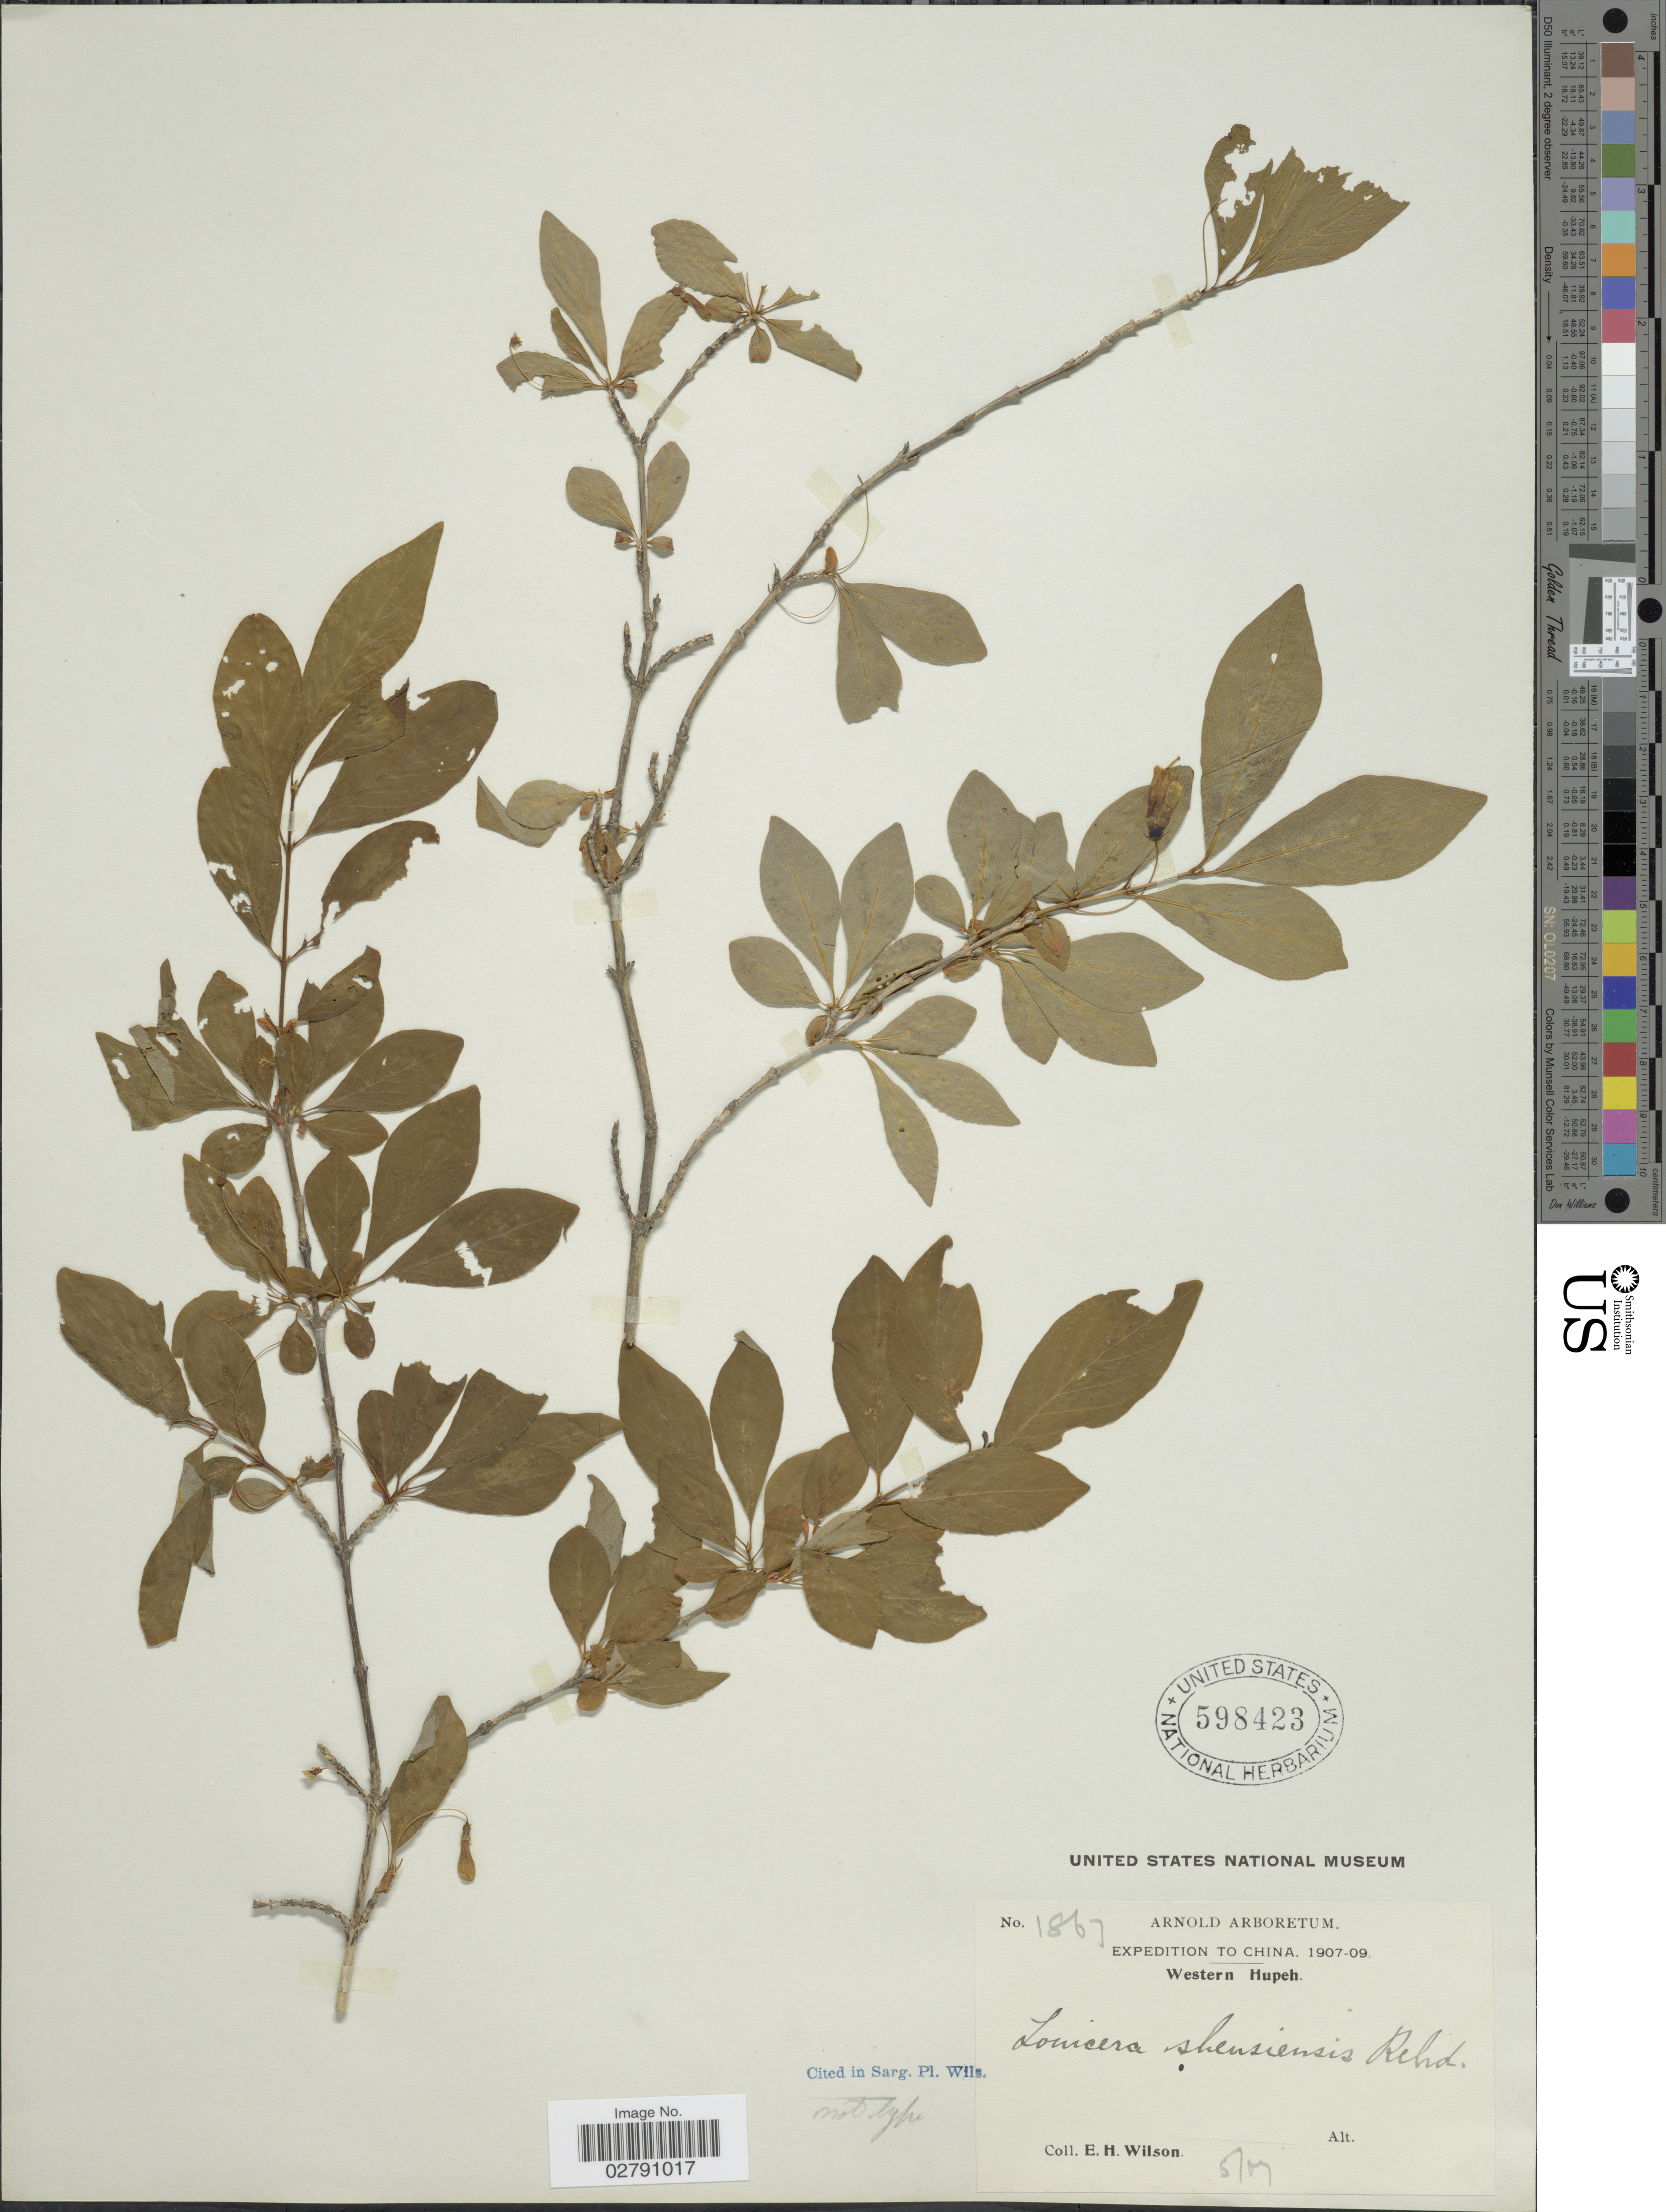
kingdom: Plantae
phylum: Tracheophyta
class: Magnoliopsida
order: Dipsacales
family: Caprifoliaceae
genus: Lonicera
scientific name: Lonicera shensiensis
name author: (Rehder) Rehder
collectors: E. Wilson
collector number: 1867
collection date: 1907-05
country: China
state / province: Hubei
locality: Western Hupeh.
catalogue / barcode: US 598423